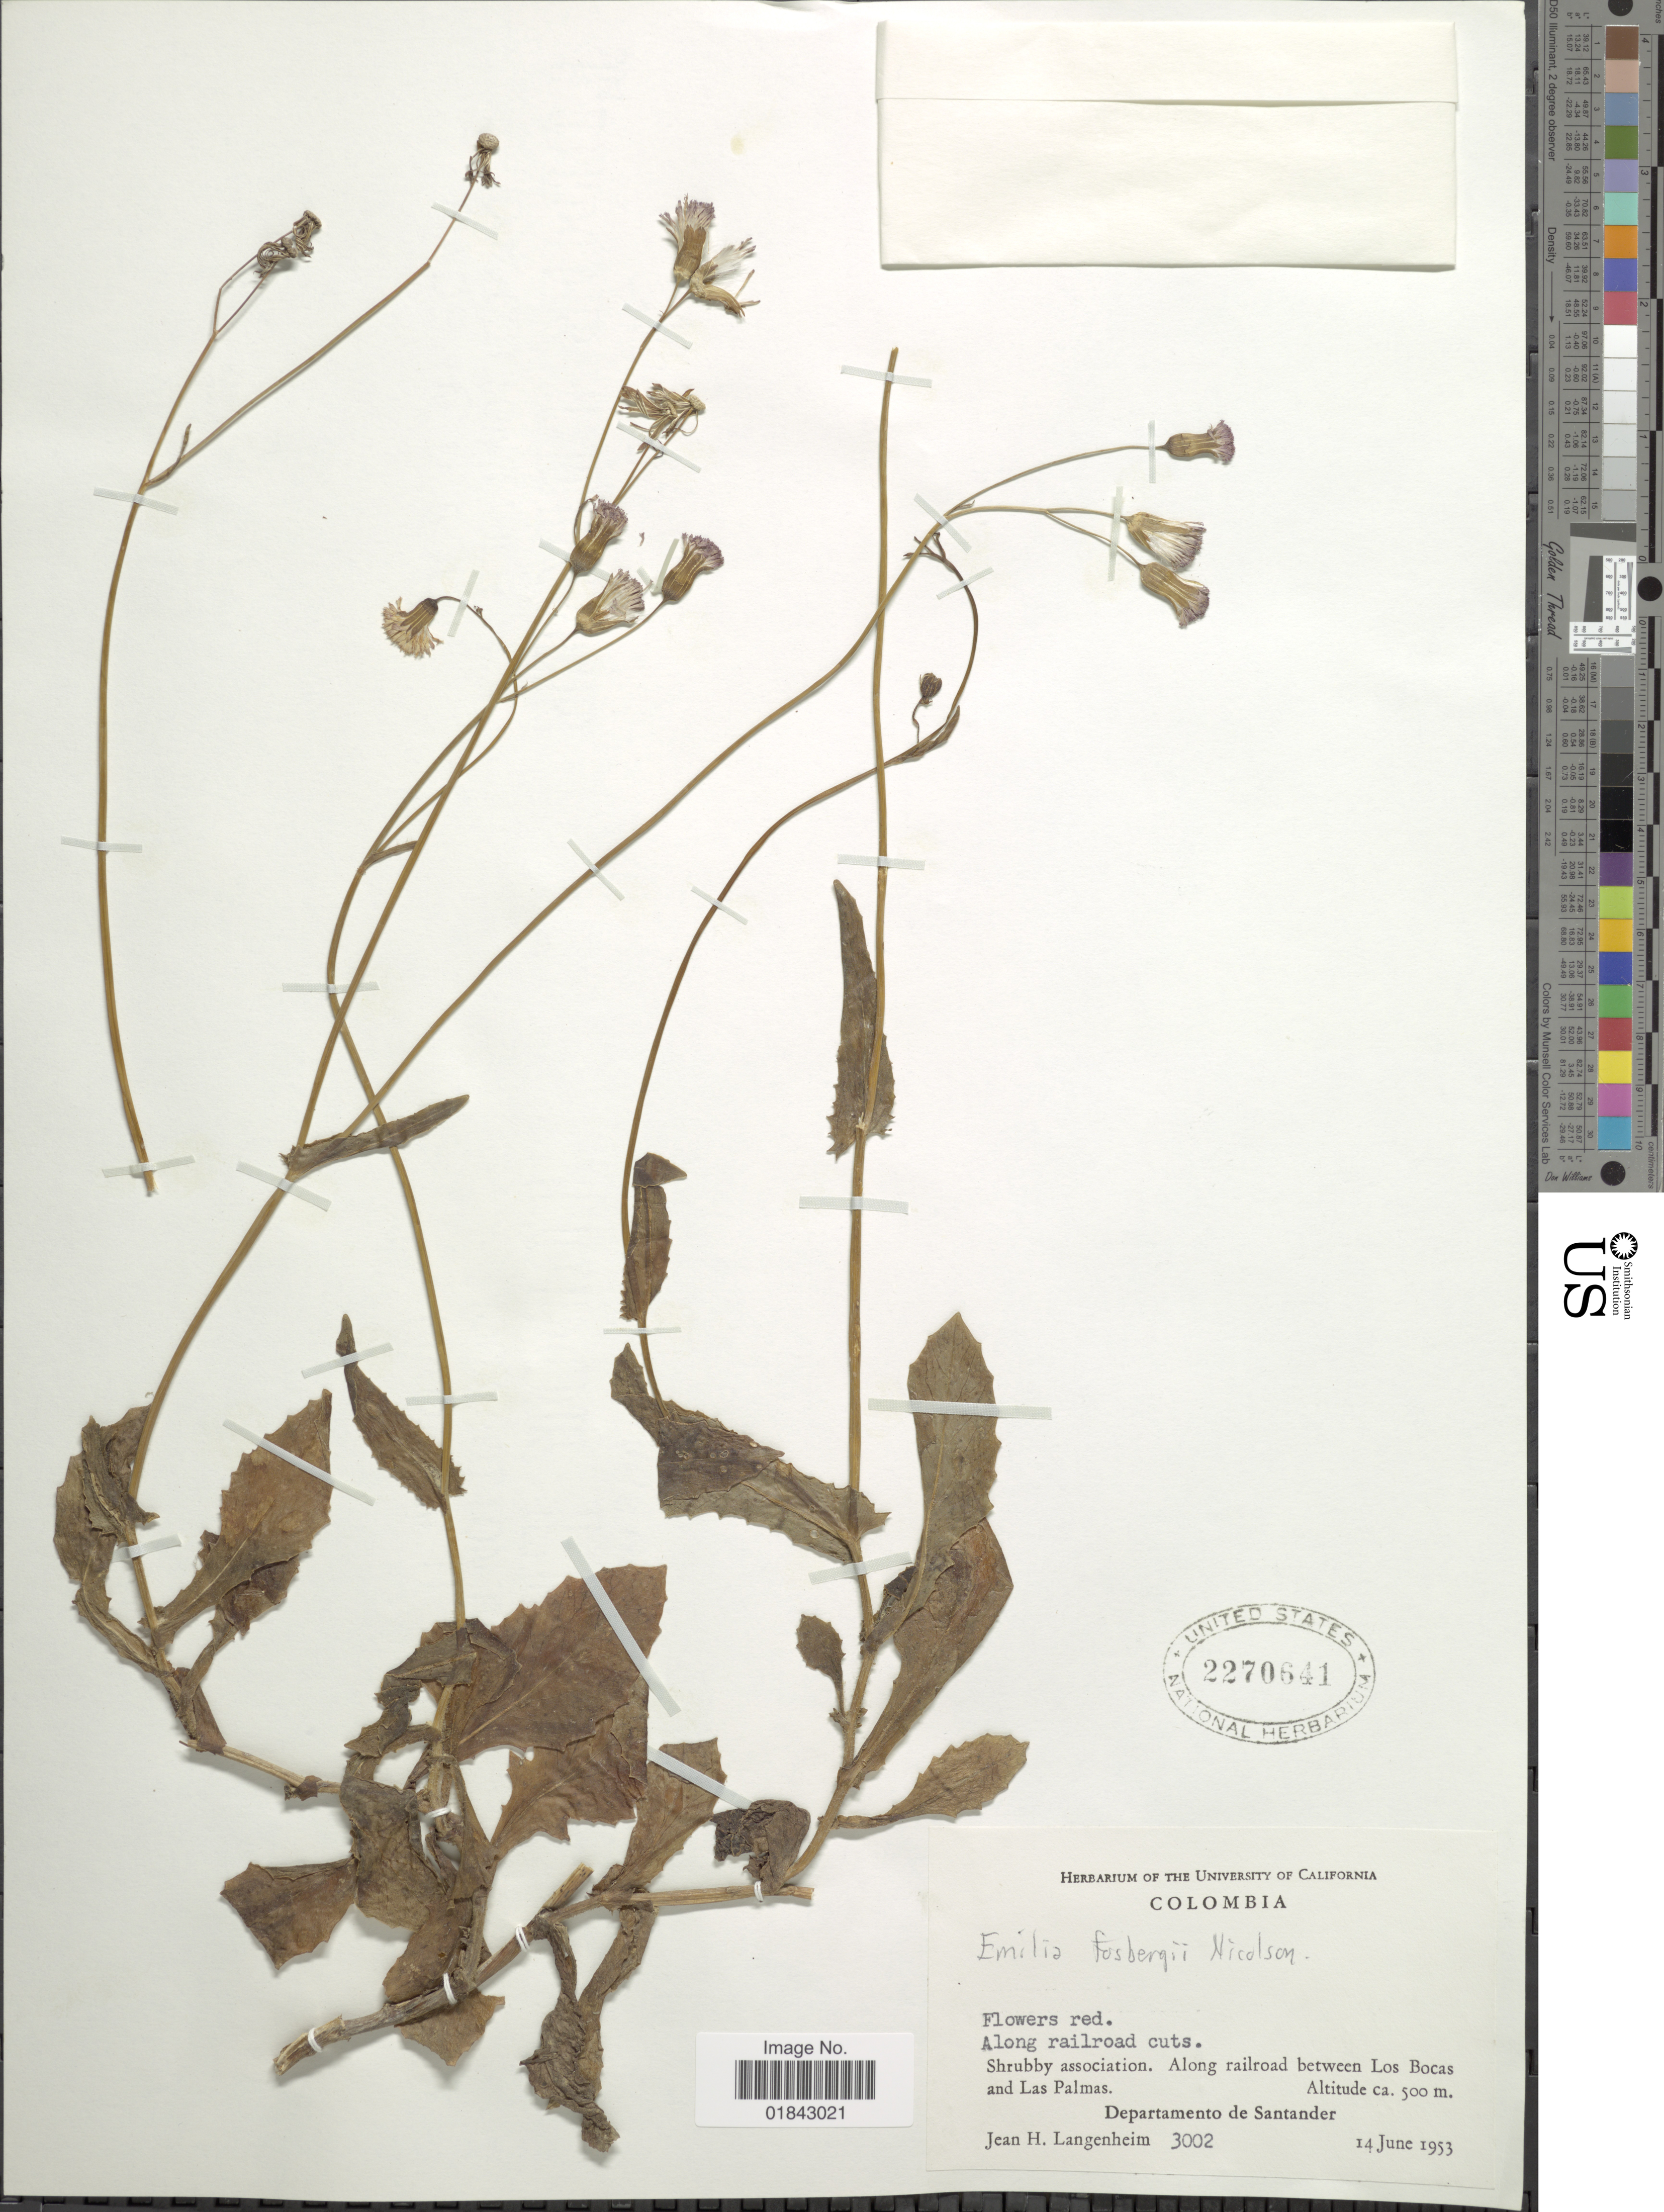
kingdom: Plantae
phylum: Tracheophyta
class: Magnoliopsida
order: Asterales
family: Asteraceae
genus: Emilia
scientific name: Emilia fosbergii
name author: Nicolson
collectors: J. H. Langenheim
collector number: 3002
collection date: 1953-06-14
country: Colombia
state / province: Santander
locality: Along railroad cuts, shrubby association, along railroad between Los Bocas and Las Palmas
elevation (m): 500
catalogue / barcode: US 2270641